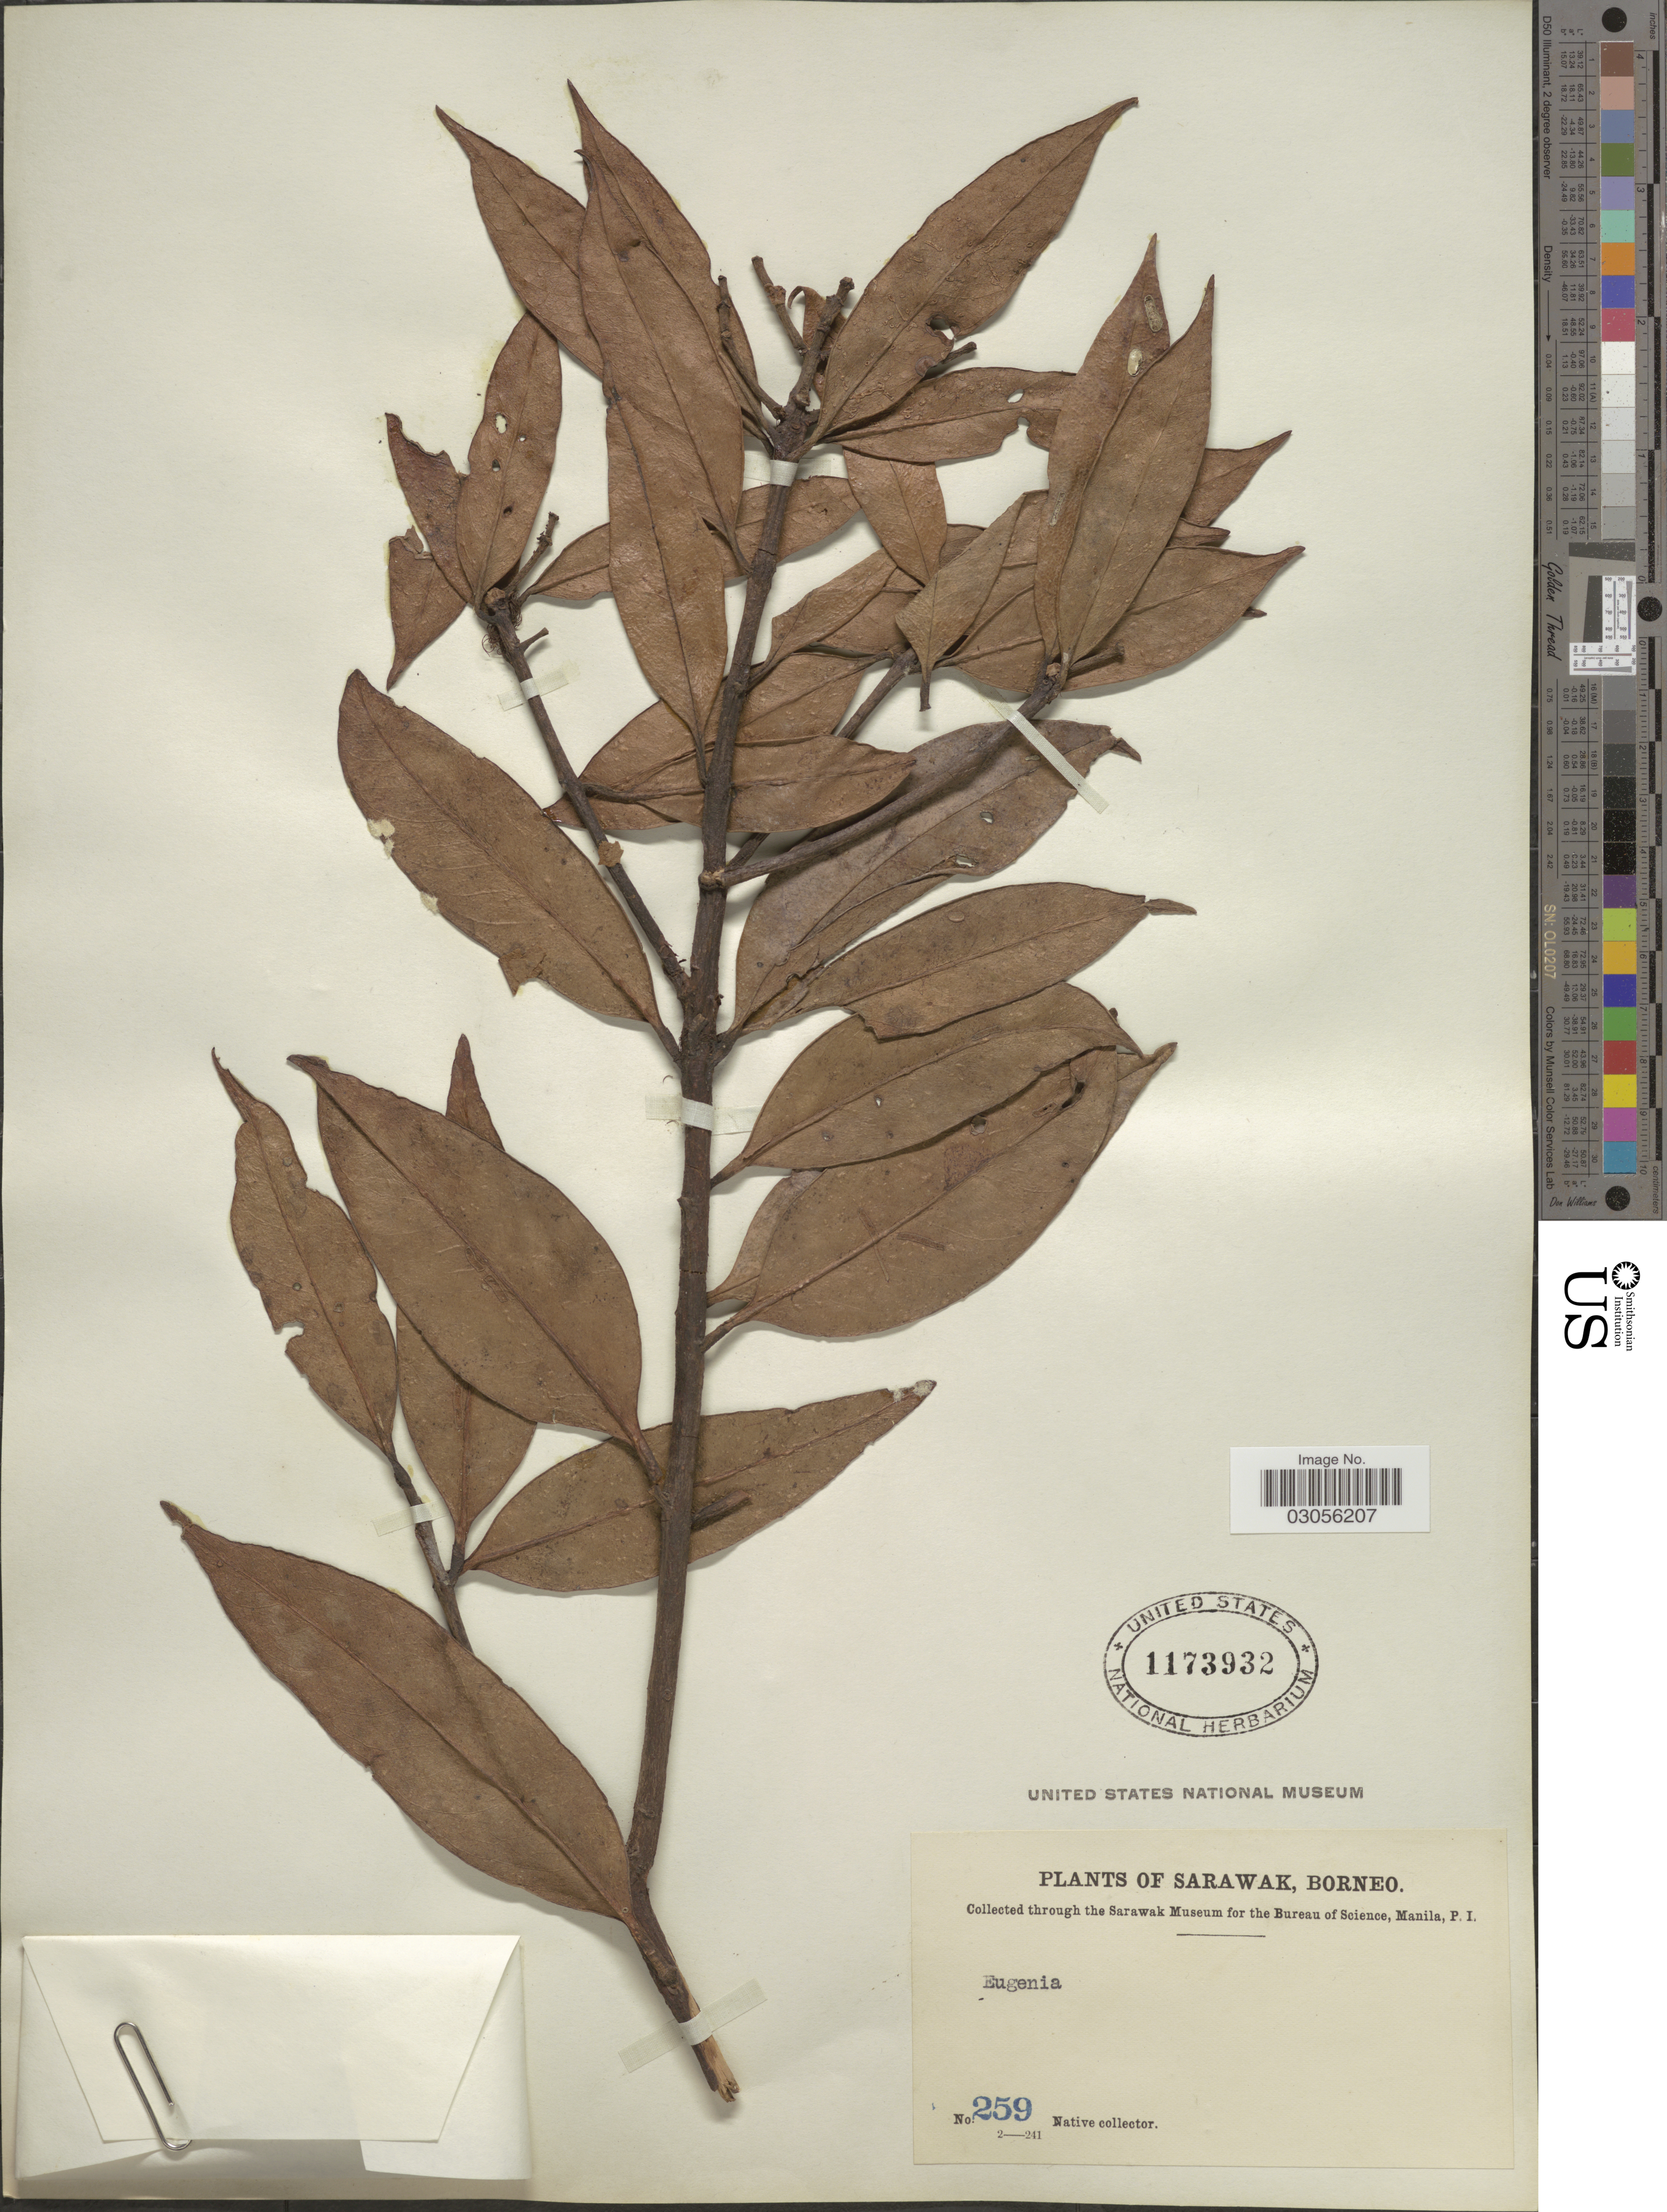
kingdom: Plantae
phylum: Tracheophyta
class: Magnoliopsida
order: Myrtales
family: Myrtaceae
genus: Syzygium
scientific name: Syzygium gladuligerum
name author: (Ridl.) Merr. & L.M. Perry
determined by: Merrill, Elmer D.; Perry, L. M.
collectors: Native collector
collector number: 259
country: Malaysia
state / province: Sarawak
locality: Borneo.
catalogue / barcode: US 1173932